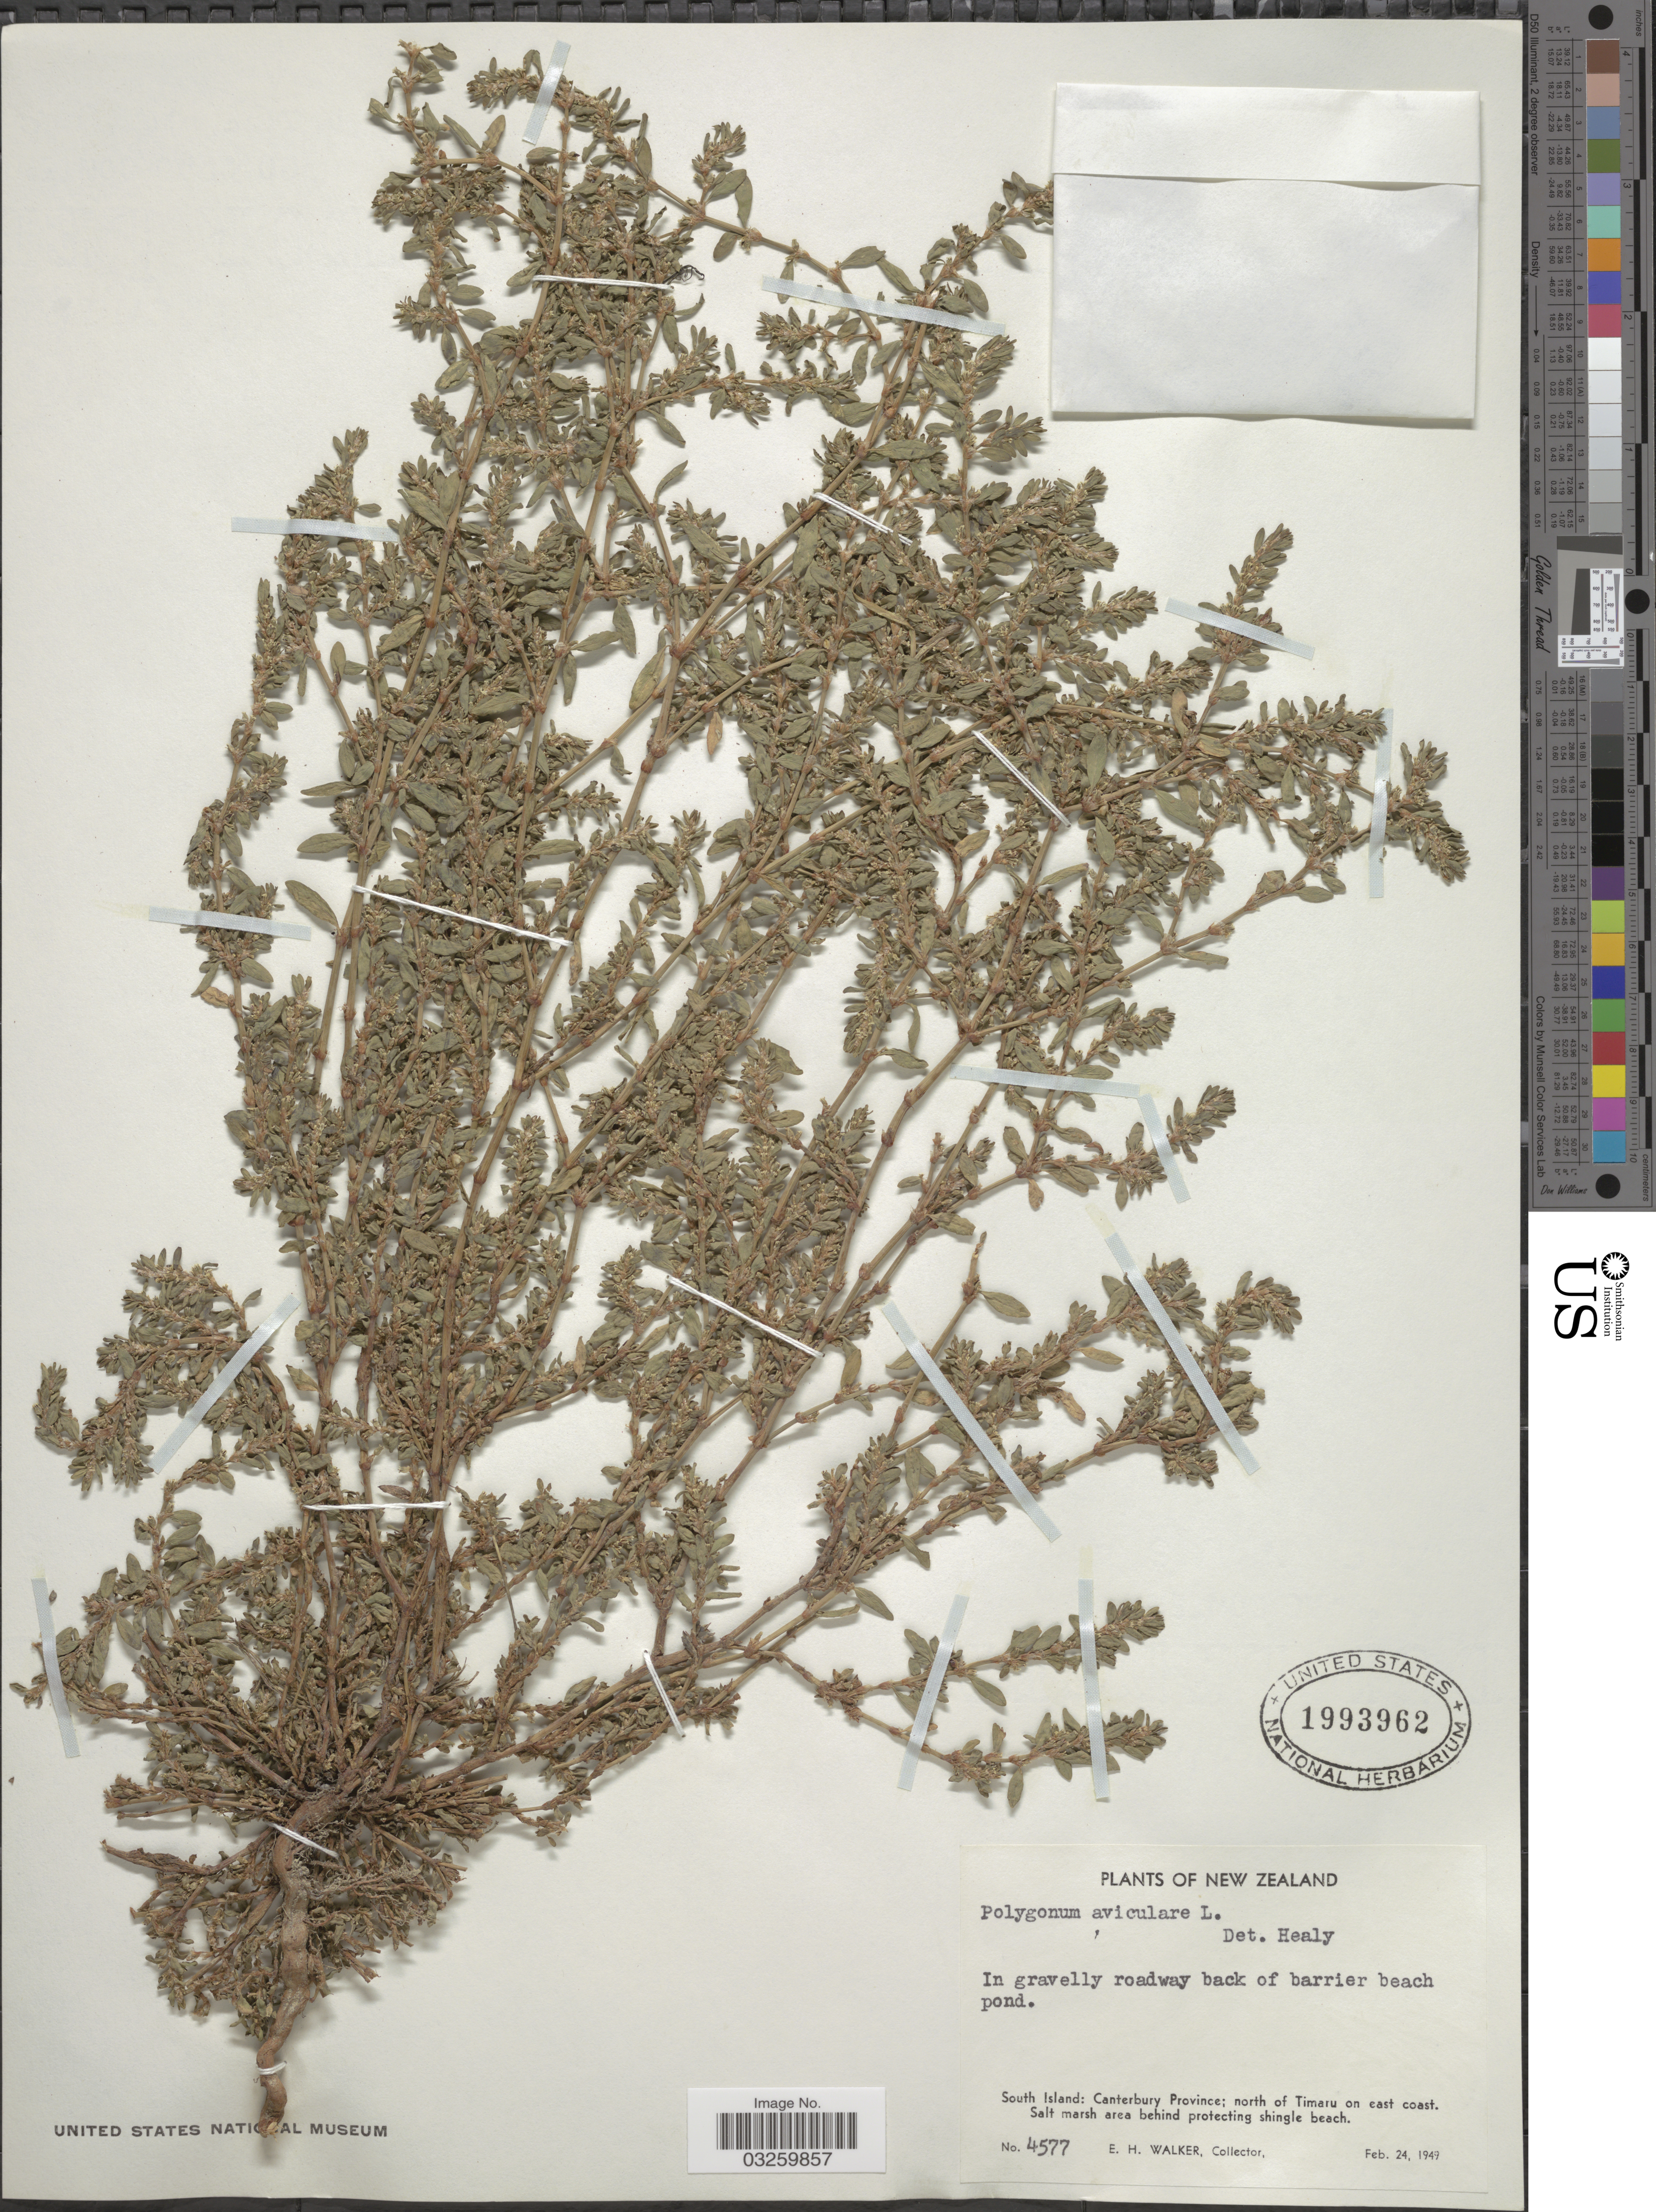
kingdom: Plantae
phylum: Tracheophyta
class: Magnoliopsida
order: Caryophyllales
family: Polygonaceae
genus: Polygonum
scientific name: Polygonum aviculare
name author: L.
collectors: E. H. Walker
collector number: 4577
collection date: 1949-02-24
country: New Zealand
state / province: Canterbury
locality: South Island: north of Timaru on east coast.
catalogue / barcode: US 1993962